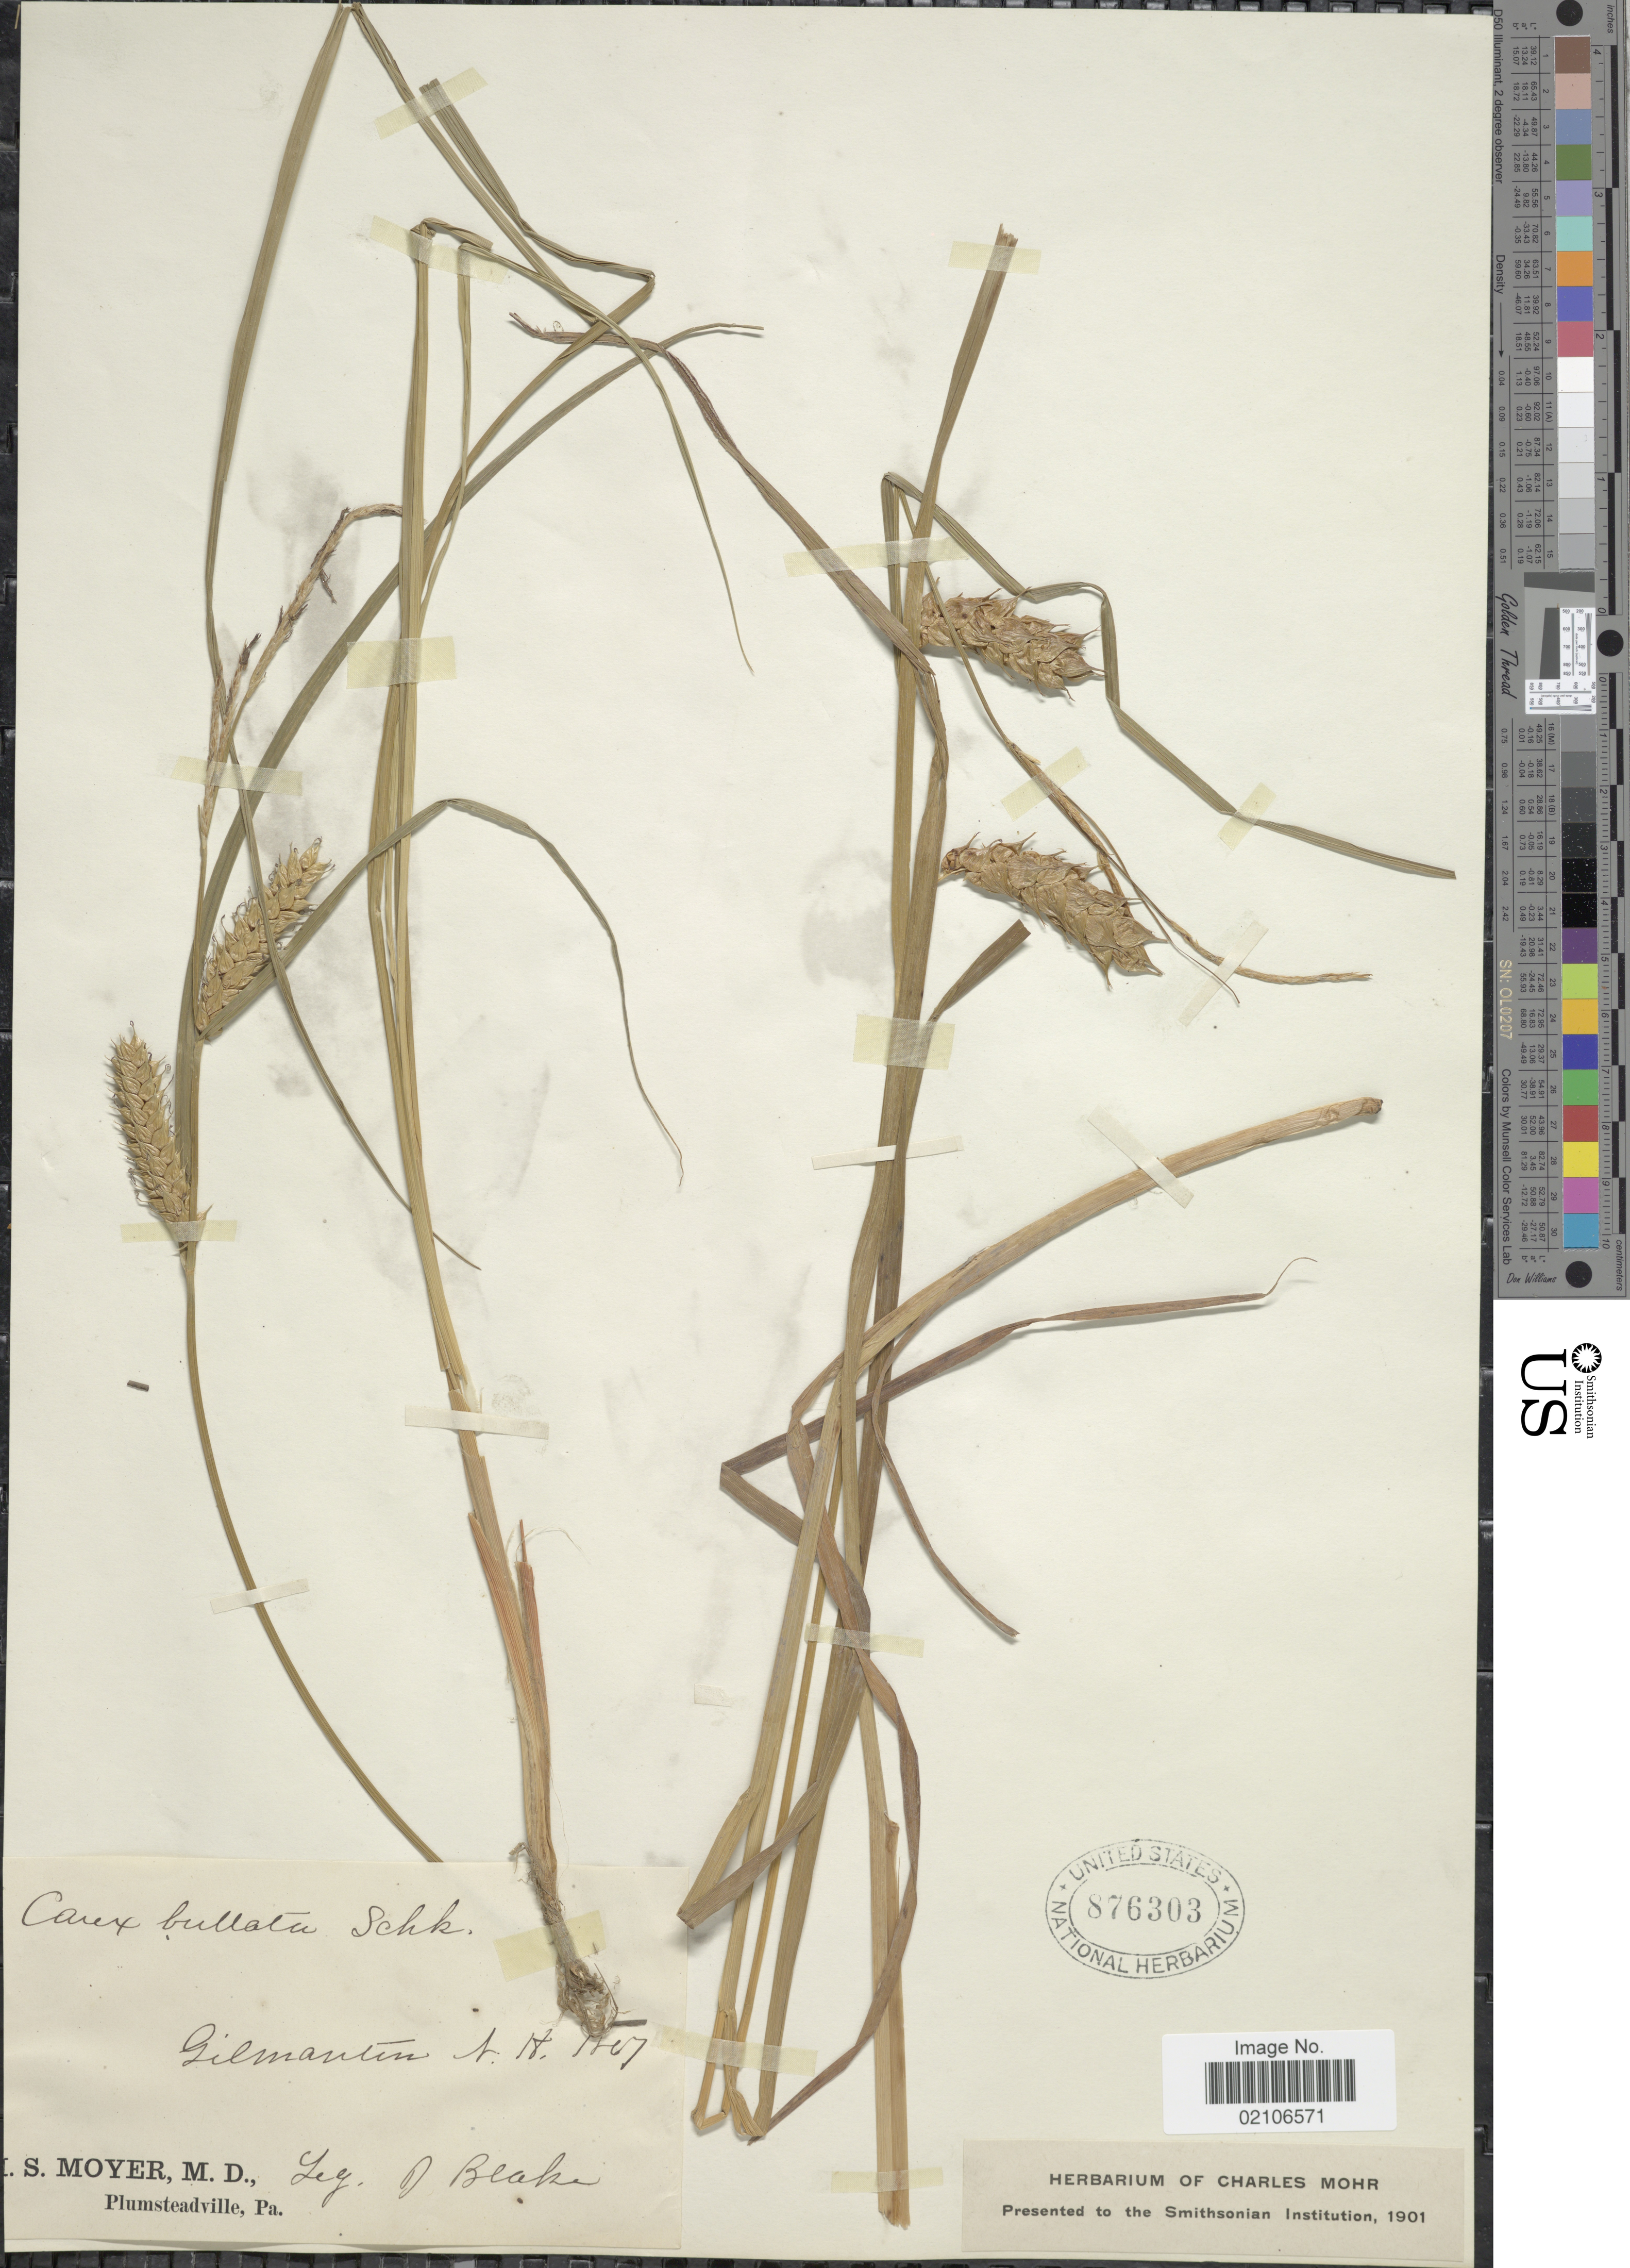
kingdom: Plantae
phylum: Tracheophyta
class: Liliopsida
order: Poales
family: Cyperaceae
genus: Carex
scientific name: Carex bullata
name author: Schkuhr ex Willd.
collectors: -- Blake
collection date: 1867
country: United States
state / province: New Hampshire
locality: Gilmanton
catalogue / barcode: US 876303